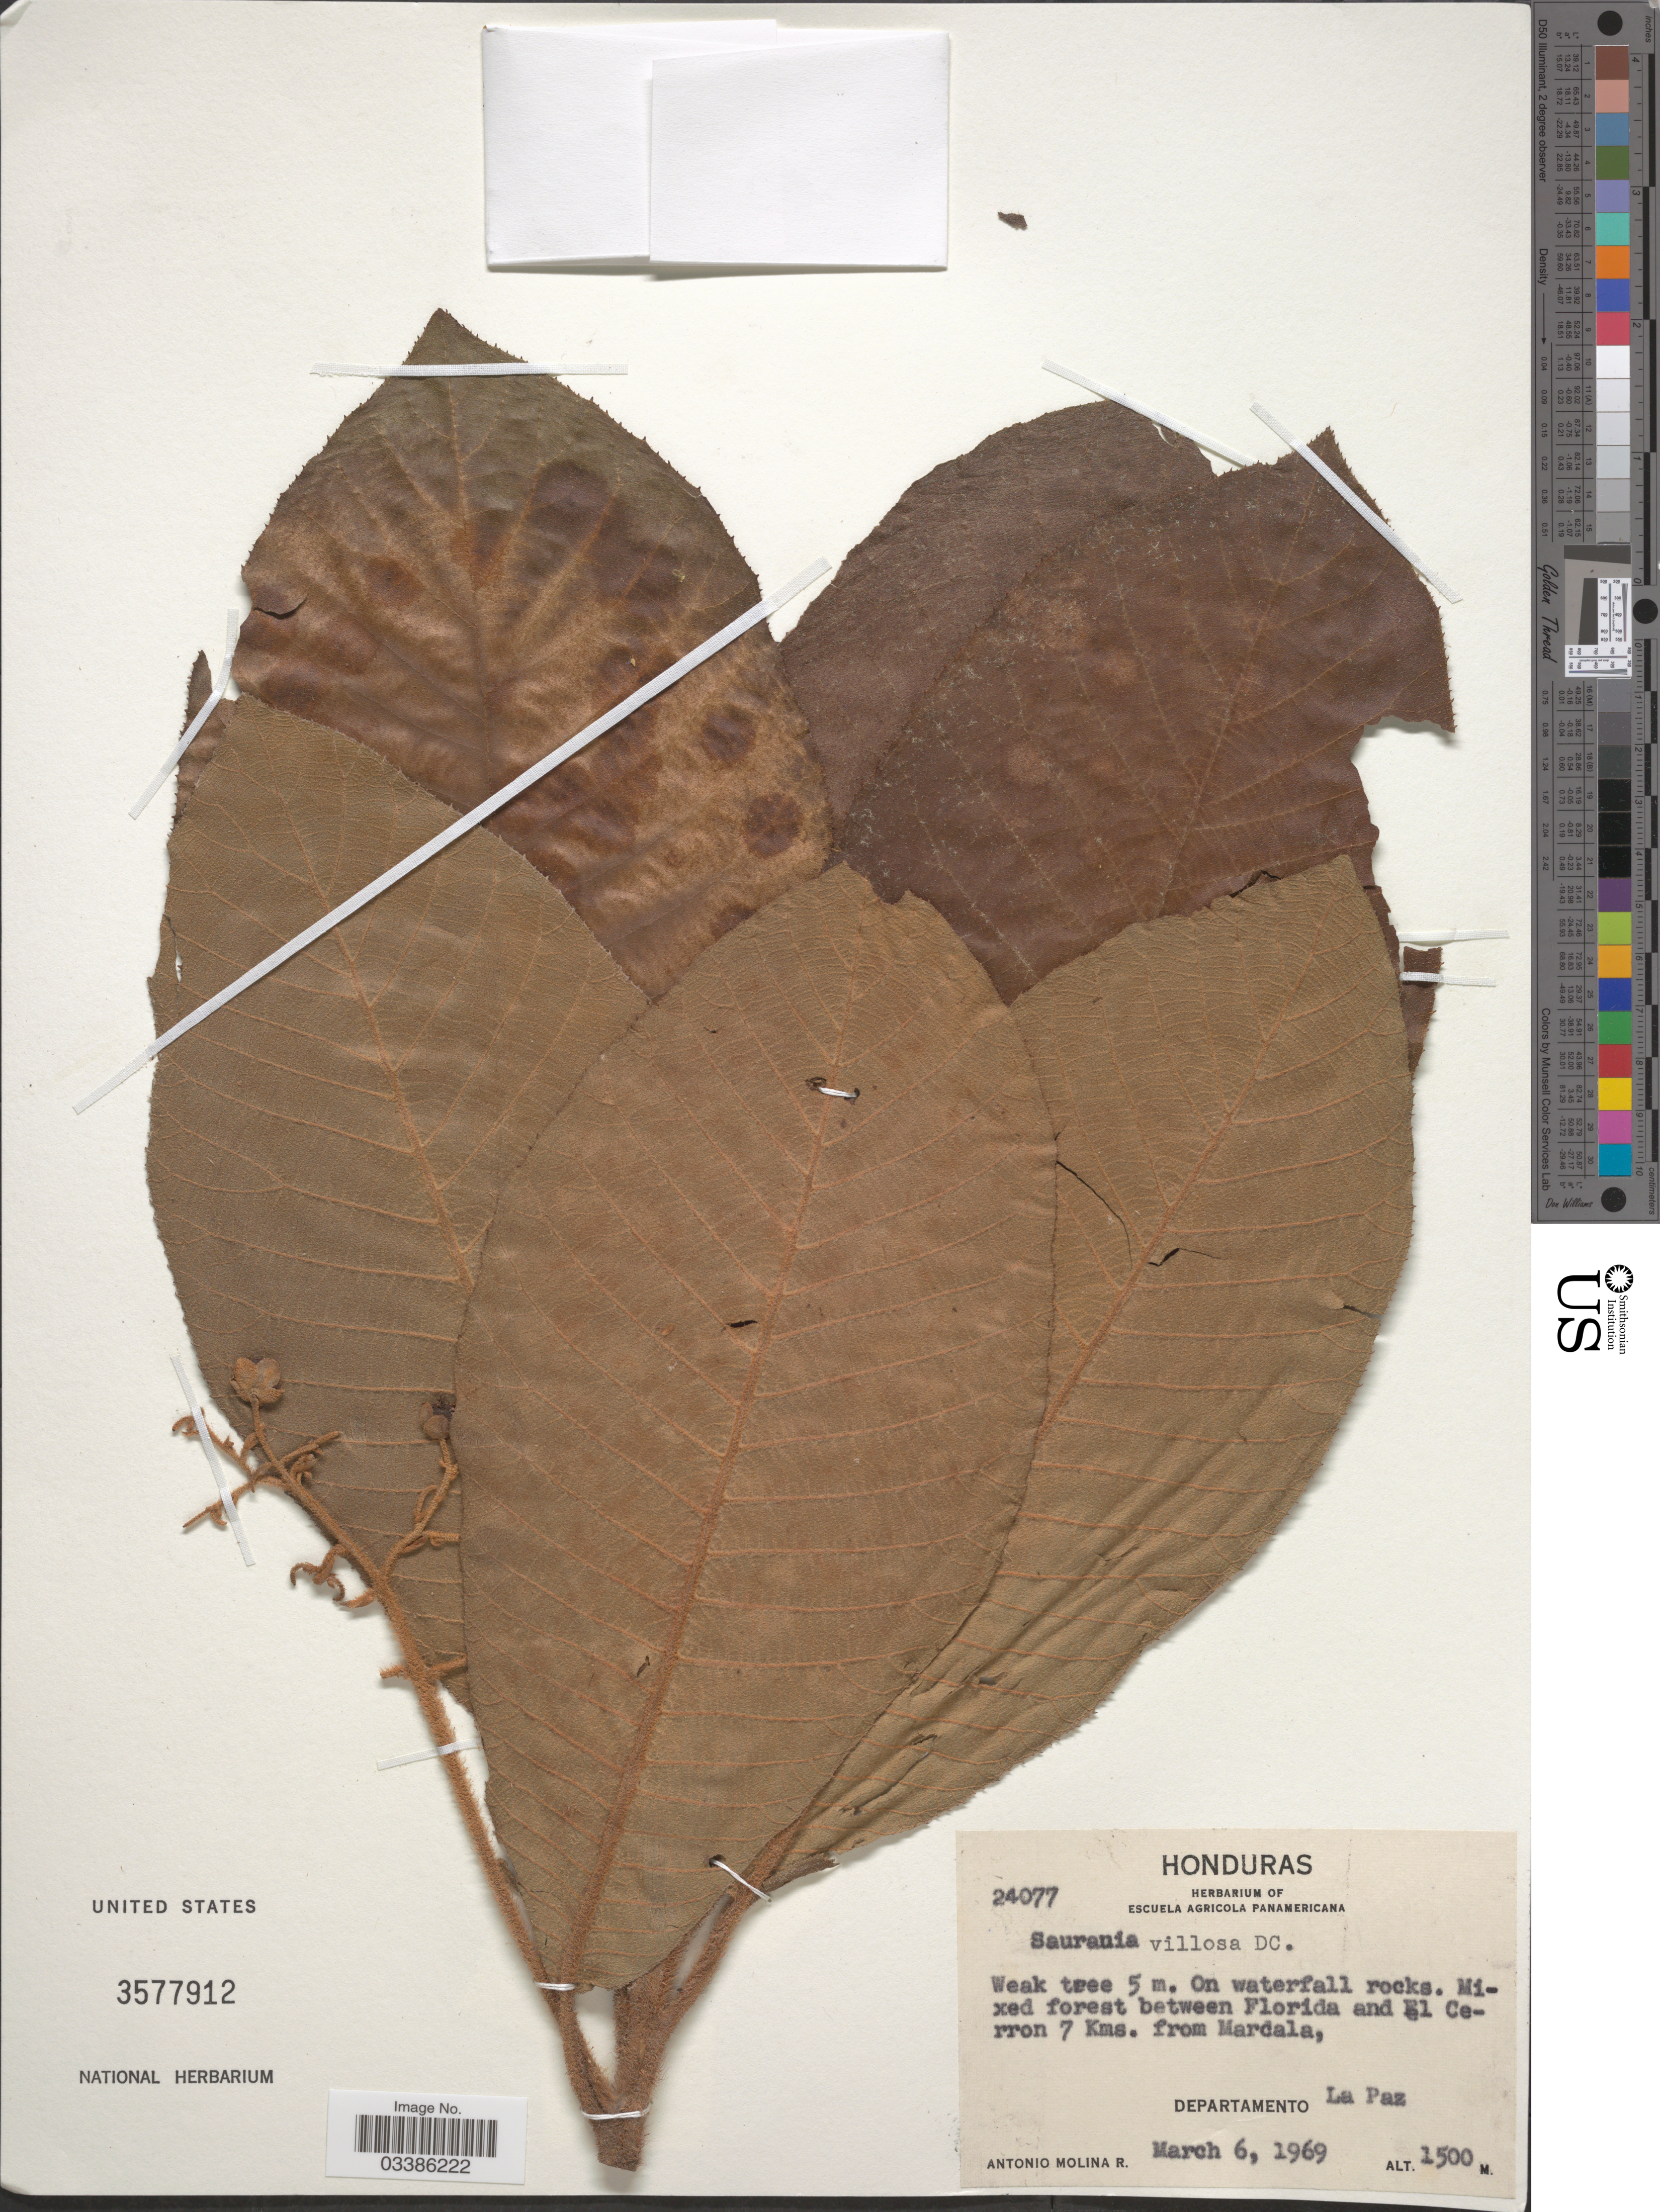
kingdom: Plantae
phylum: Tracheophyta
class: Magnoliopsida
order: Ericales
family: Actinidiaceae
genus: Saurauia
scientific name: Saurauia villosa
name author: DC.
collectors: A. Molina R.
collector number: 24077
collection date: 1969-03-06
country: Honduras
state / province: La Paz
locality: Mixed forest between Florida and El Cerron 7 Kms. from Marcala, Departamento La Paz.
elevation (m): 1500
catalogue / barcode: US 3577912